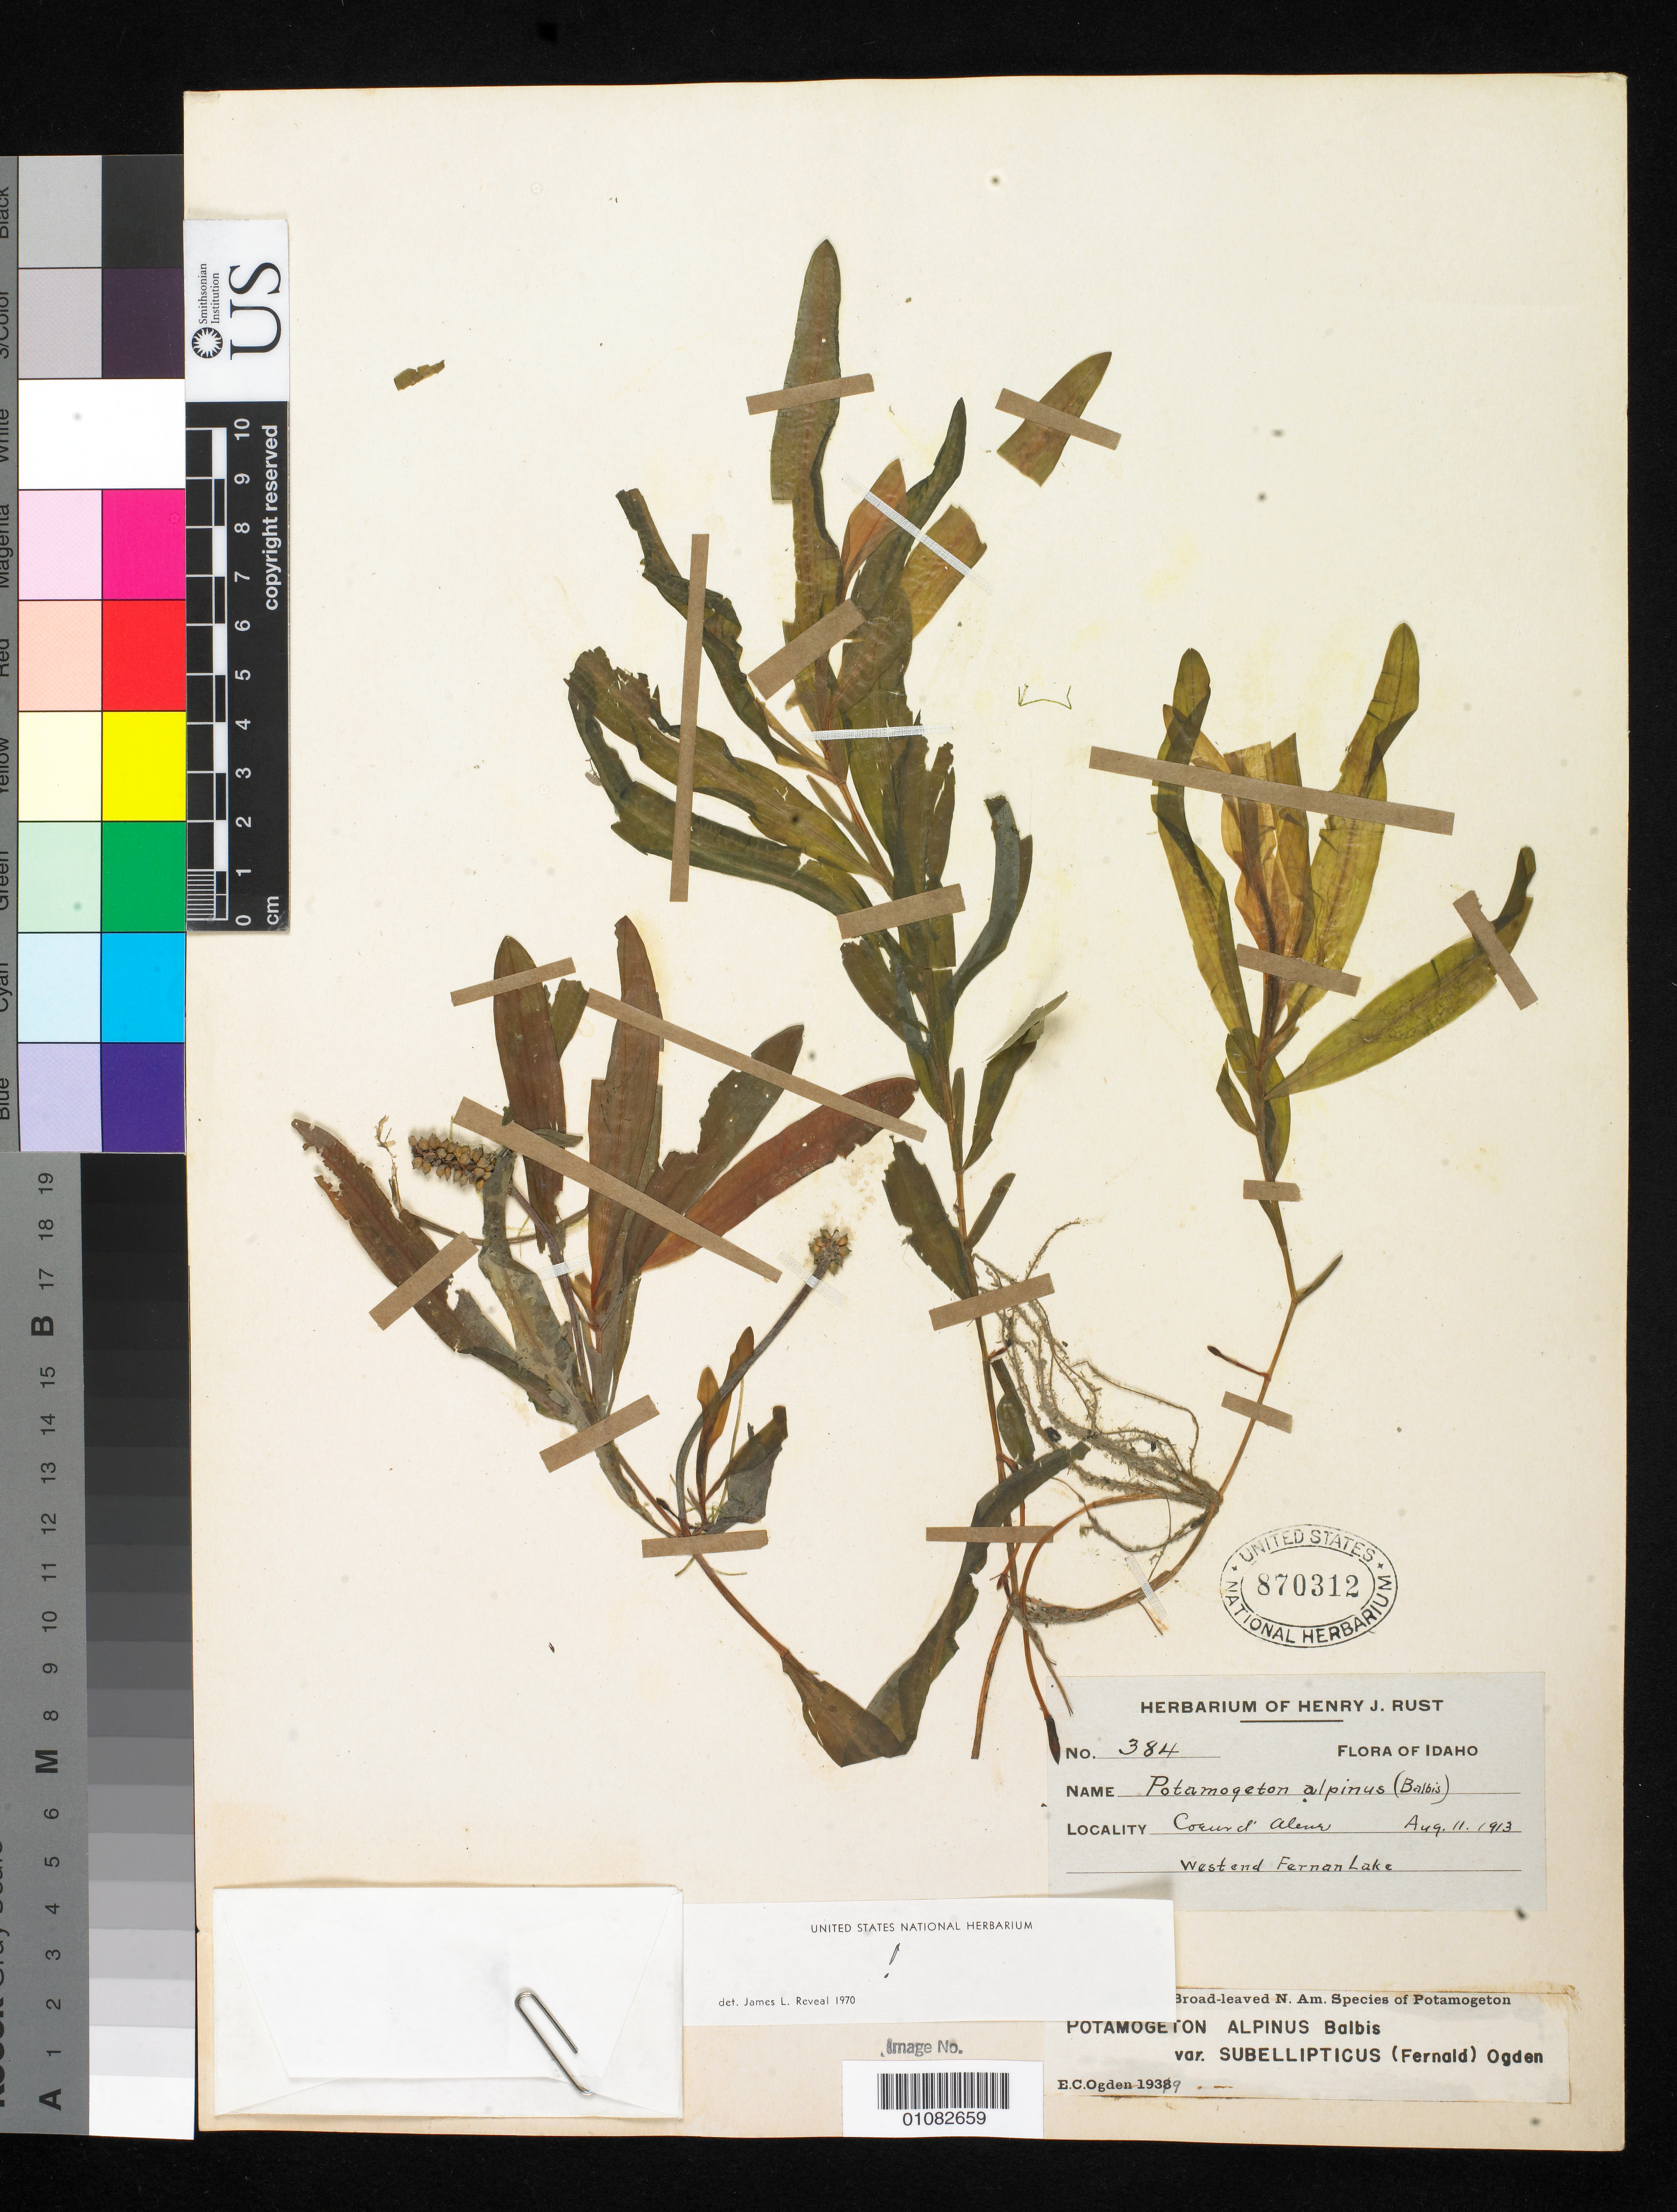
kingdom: Plantae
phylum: Tracheophyta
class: Liliopsida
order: Alismatales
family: Potamogetonaceae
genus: Potamogeton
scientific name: Potamogeton alpinus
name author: Balb.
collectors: H. Rust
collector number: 384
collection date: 1913-08-11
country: United States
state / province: Idaho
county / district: Kootenai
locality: Coeur d' Alene, Westend Fernan Lake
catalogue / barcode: US 870312